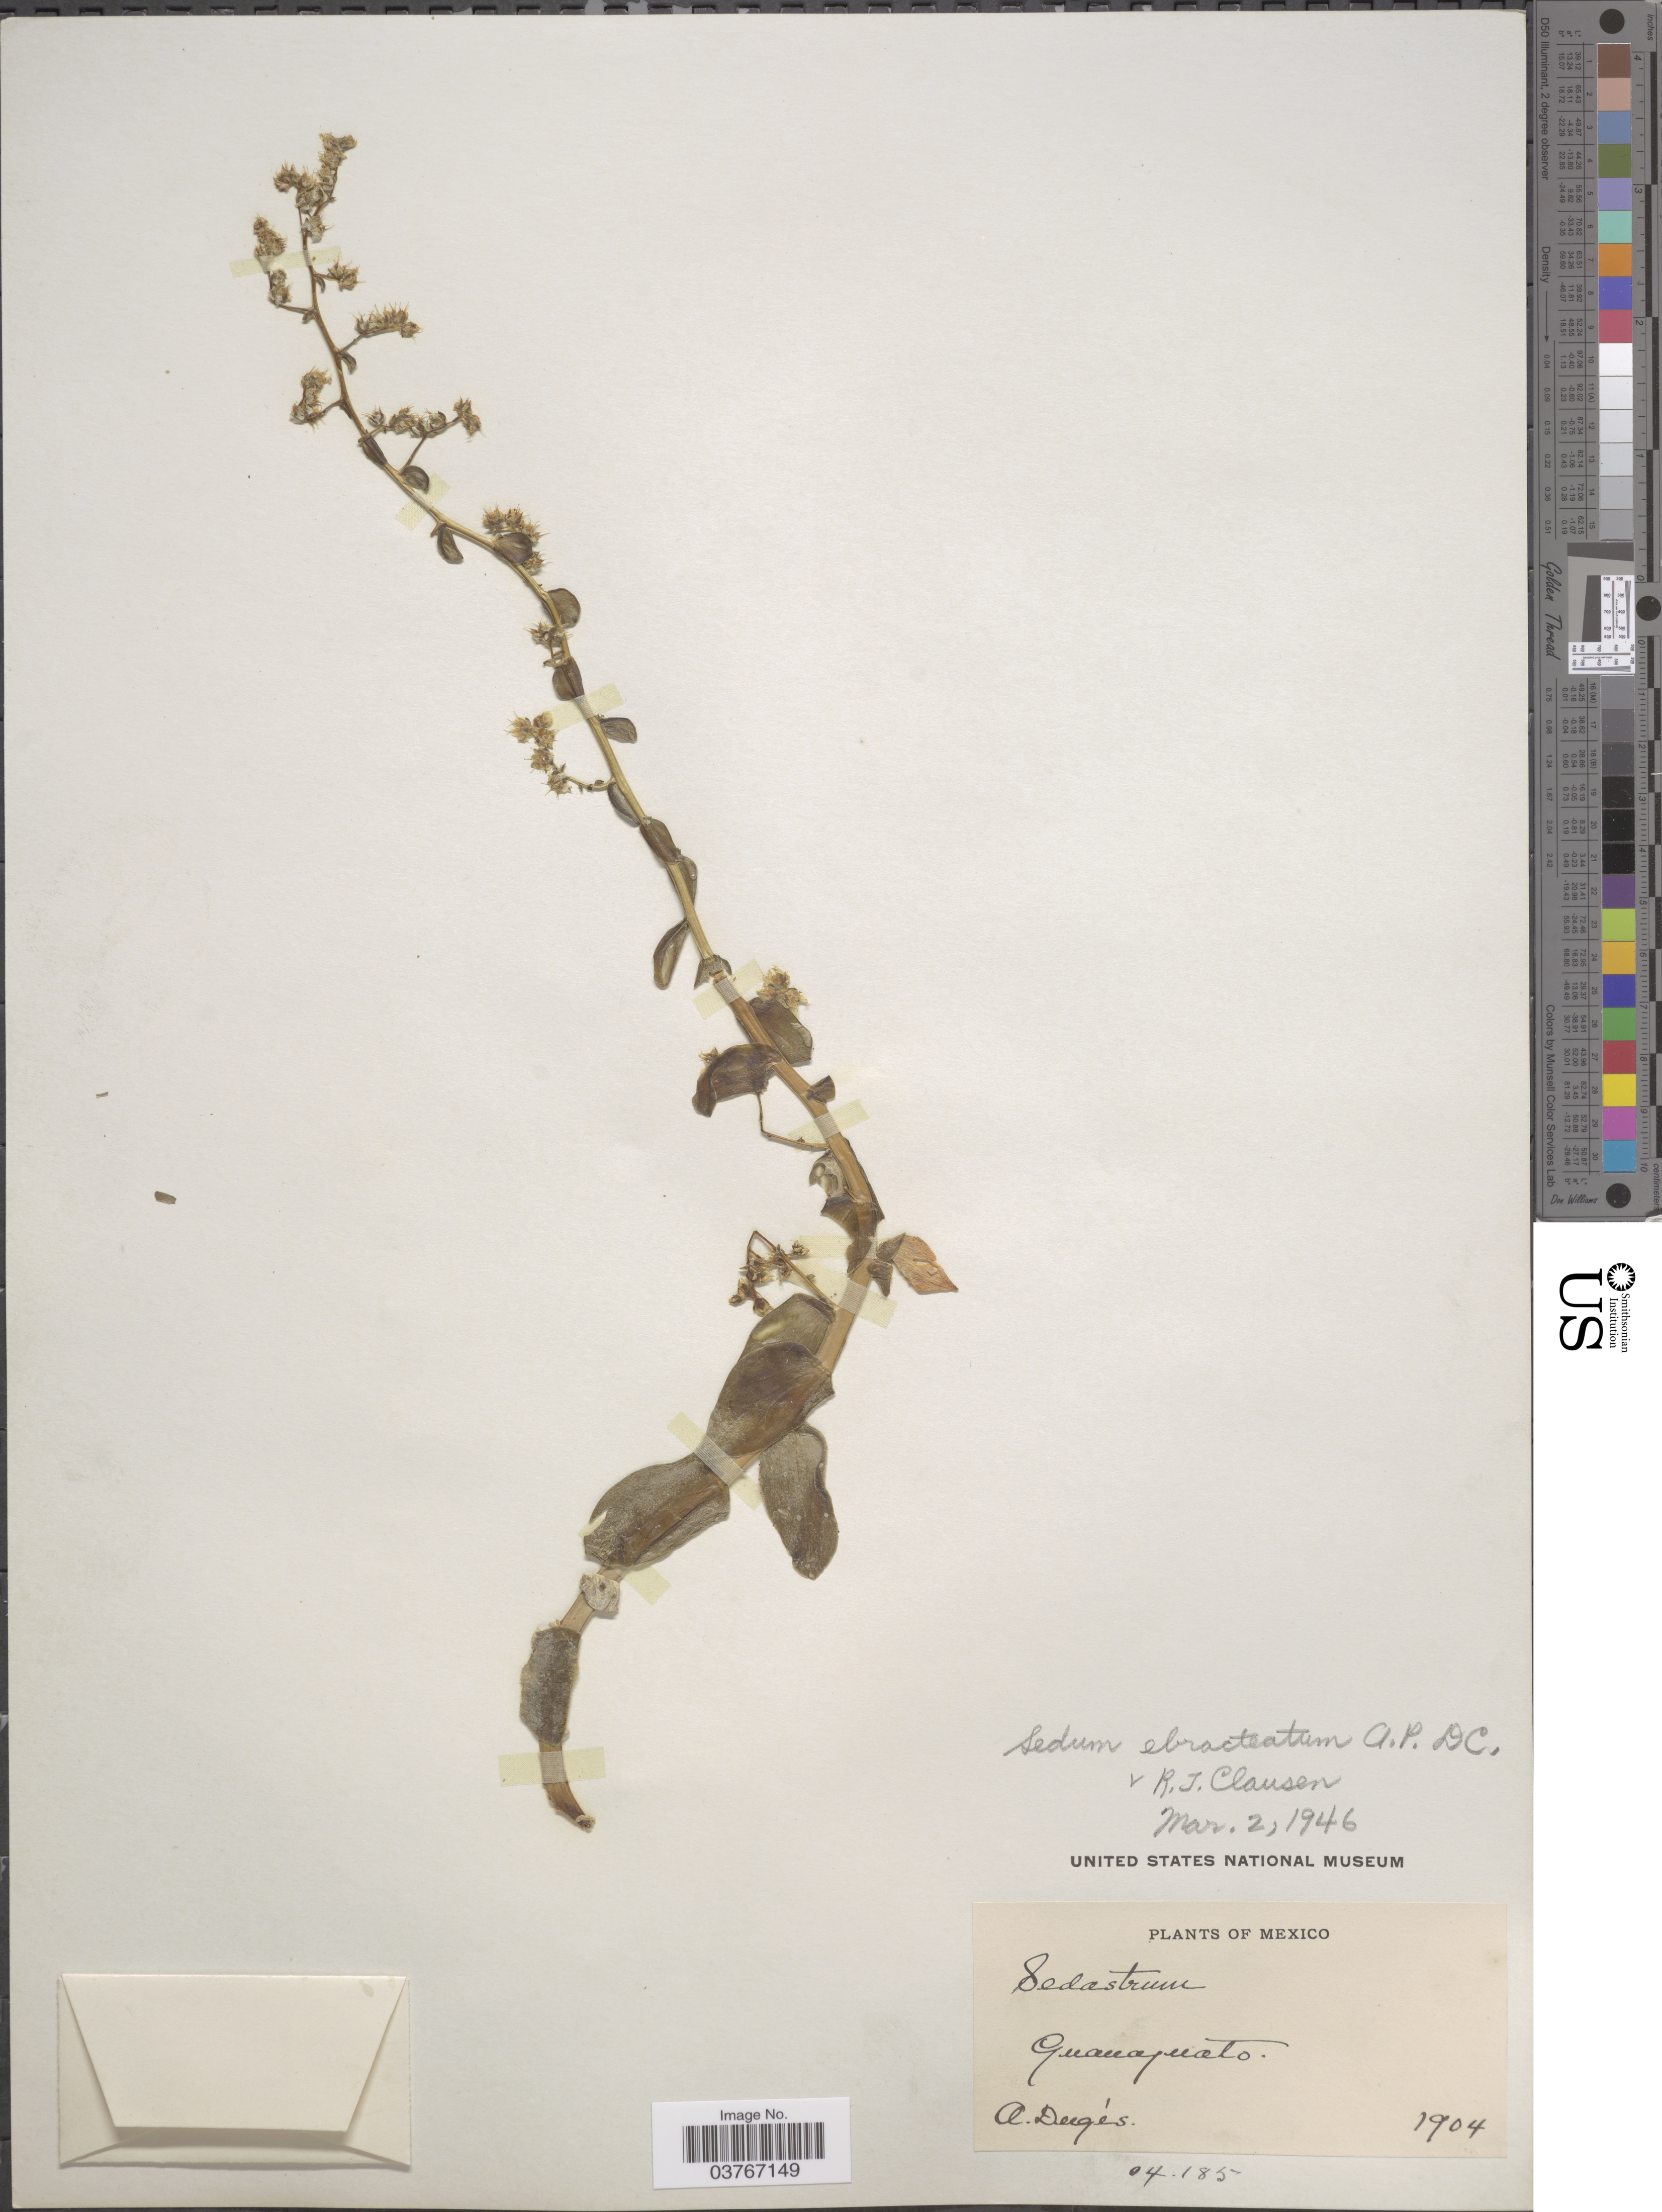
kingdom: Plantae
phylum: Tracheophyta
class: Magnoliopsida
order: Saxifragales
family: Crassulaceae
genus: Sedum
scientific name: Sedum ebracteatum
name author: Moc. & Sessé ex DC.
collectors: A. Dugès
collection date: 1904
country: Mexico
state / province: Guanajuato